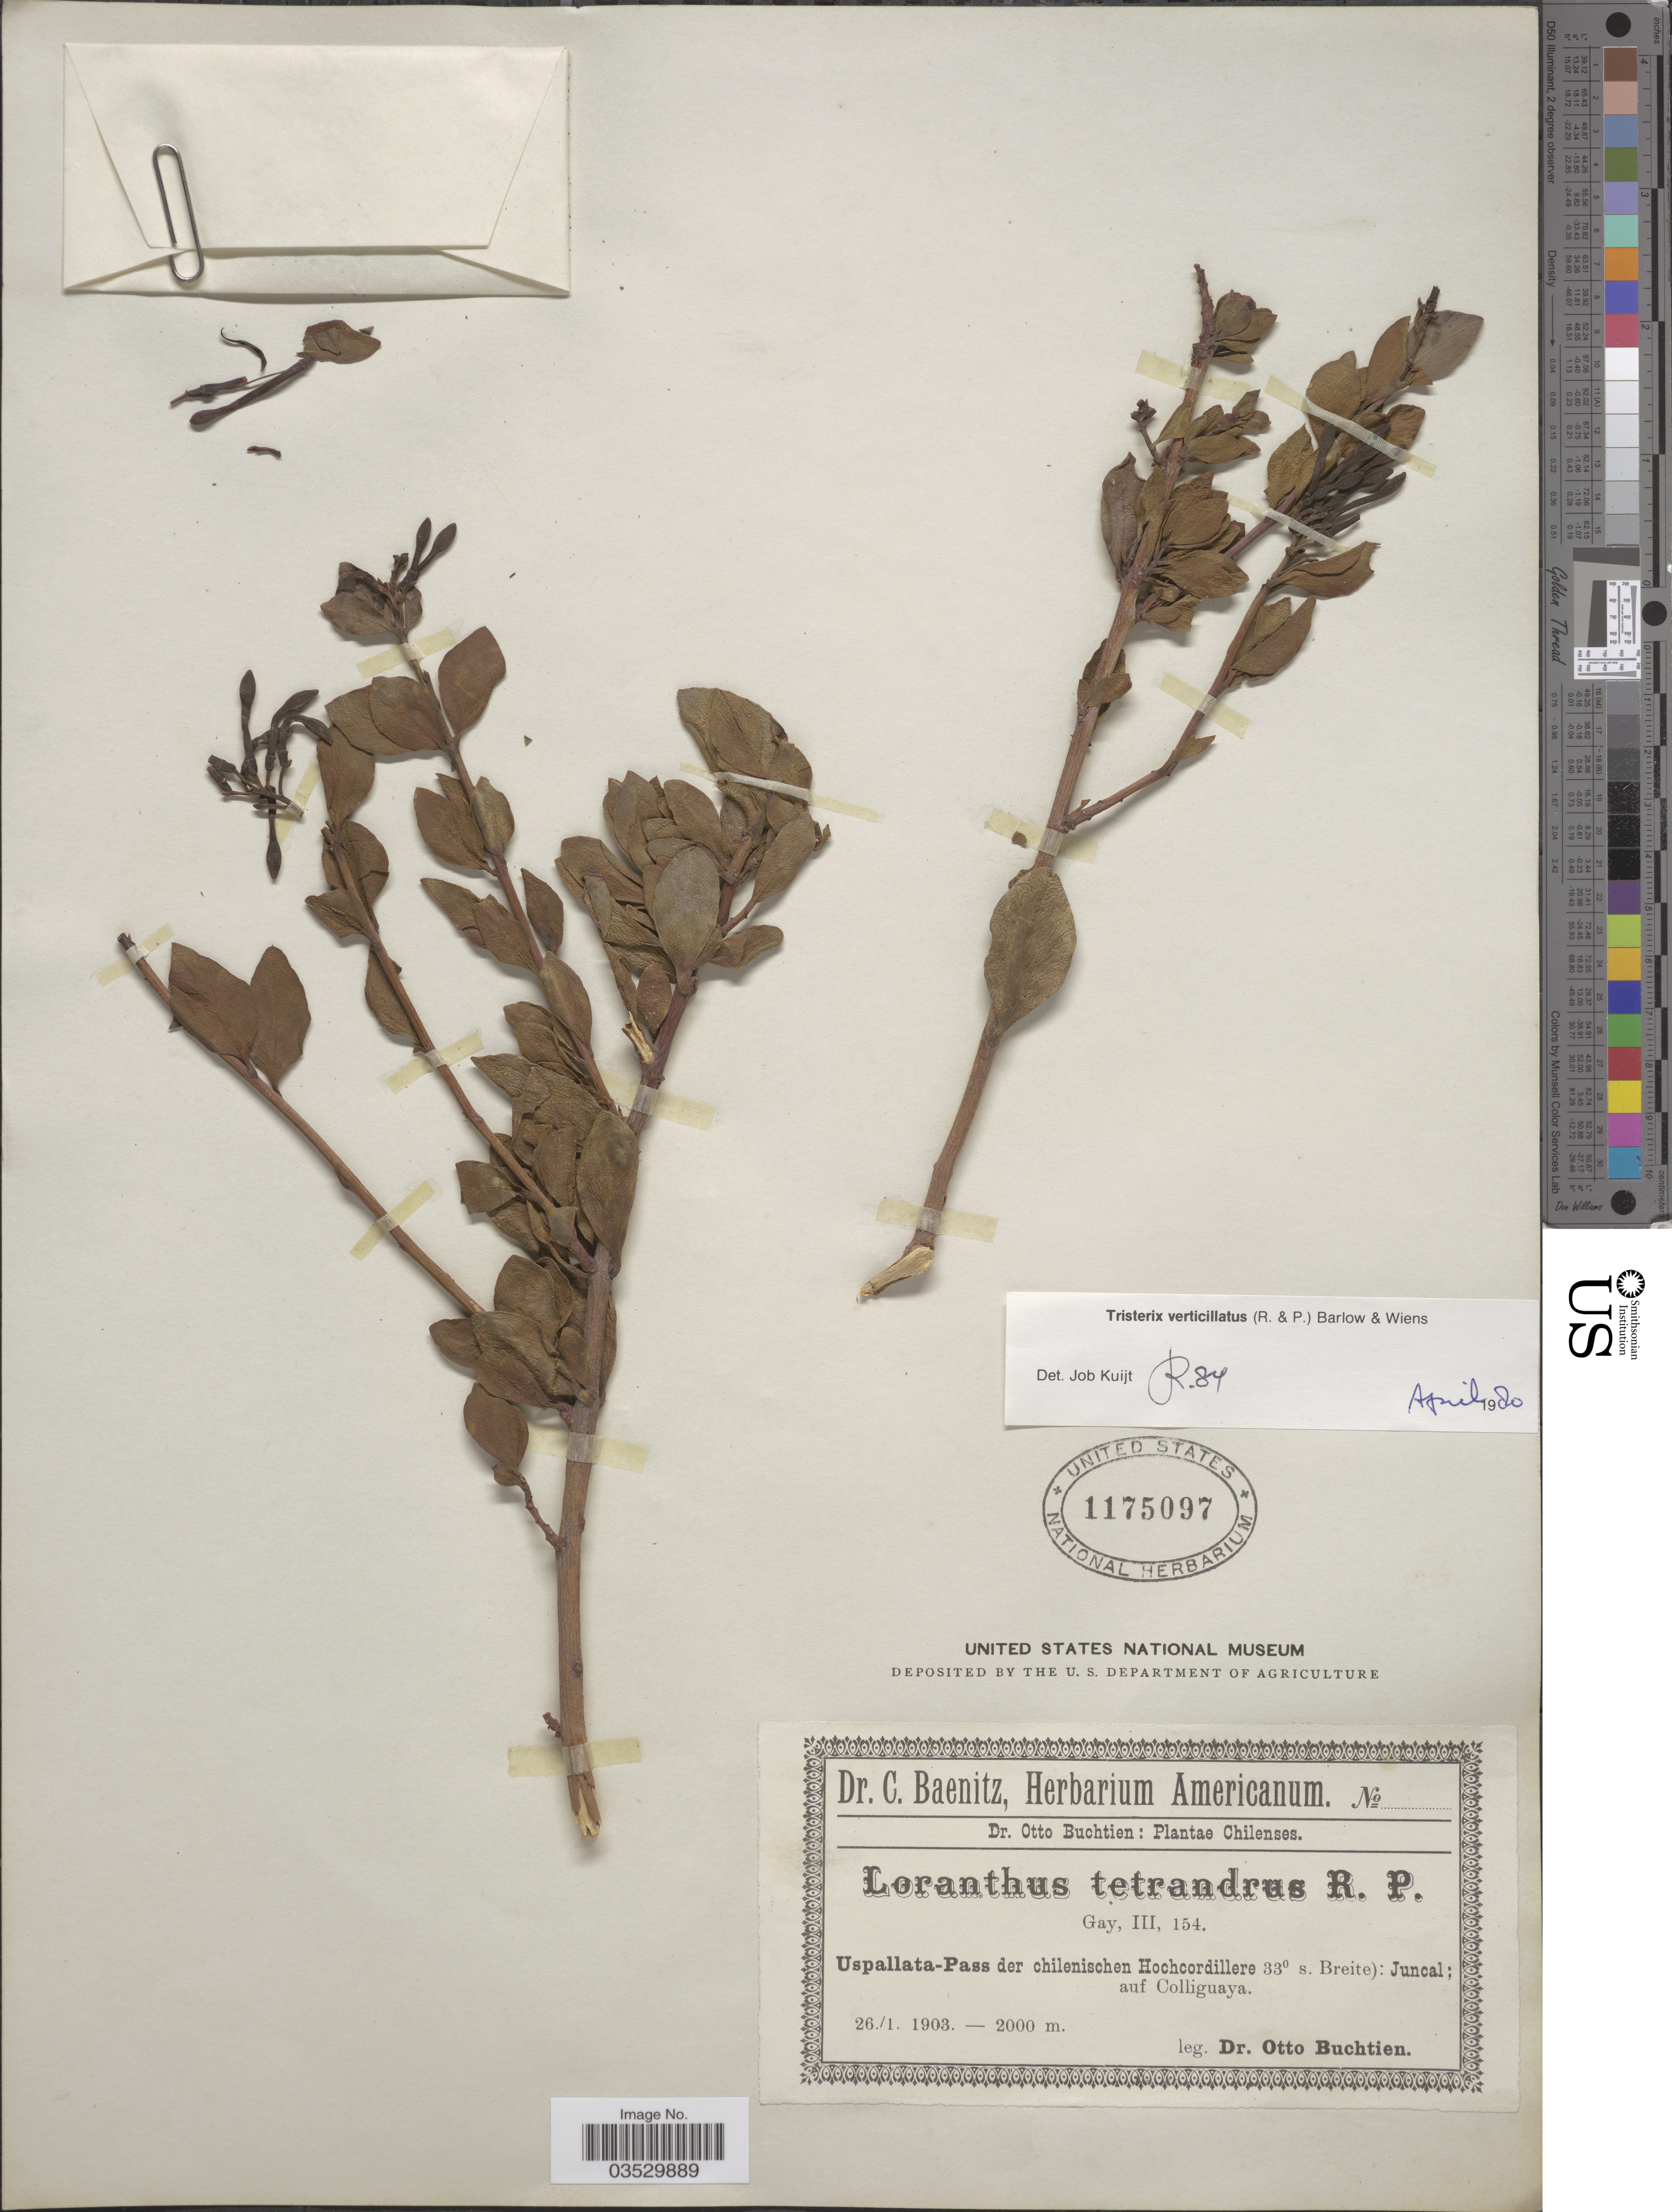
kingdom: Plantae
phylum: Tracheophyta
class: Magnoliopsida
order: Santalales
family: Loranthaceae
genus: Tristerix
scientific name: Tristerix verticillatus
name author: (Ruiz & Pav.) Barlow & Wiens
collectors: O. Buchtien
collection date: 1903-01-26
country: Chile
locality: Uspallata-Pass der chilenischen Hochcordillere 33º s. Breite): Juncal; auf Colliguaya.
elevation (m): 2000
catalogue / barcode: US 1175097